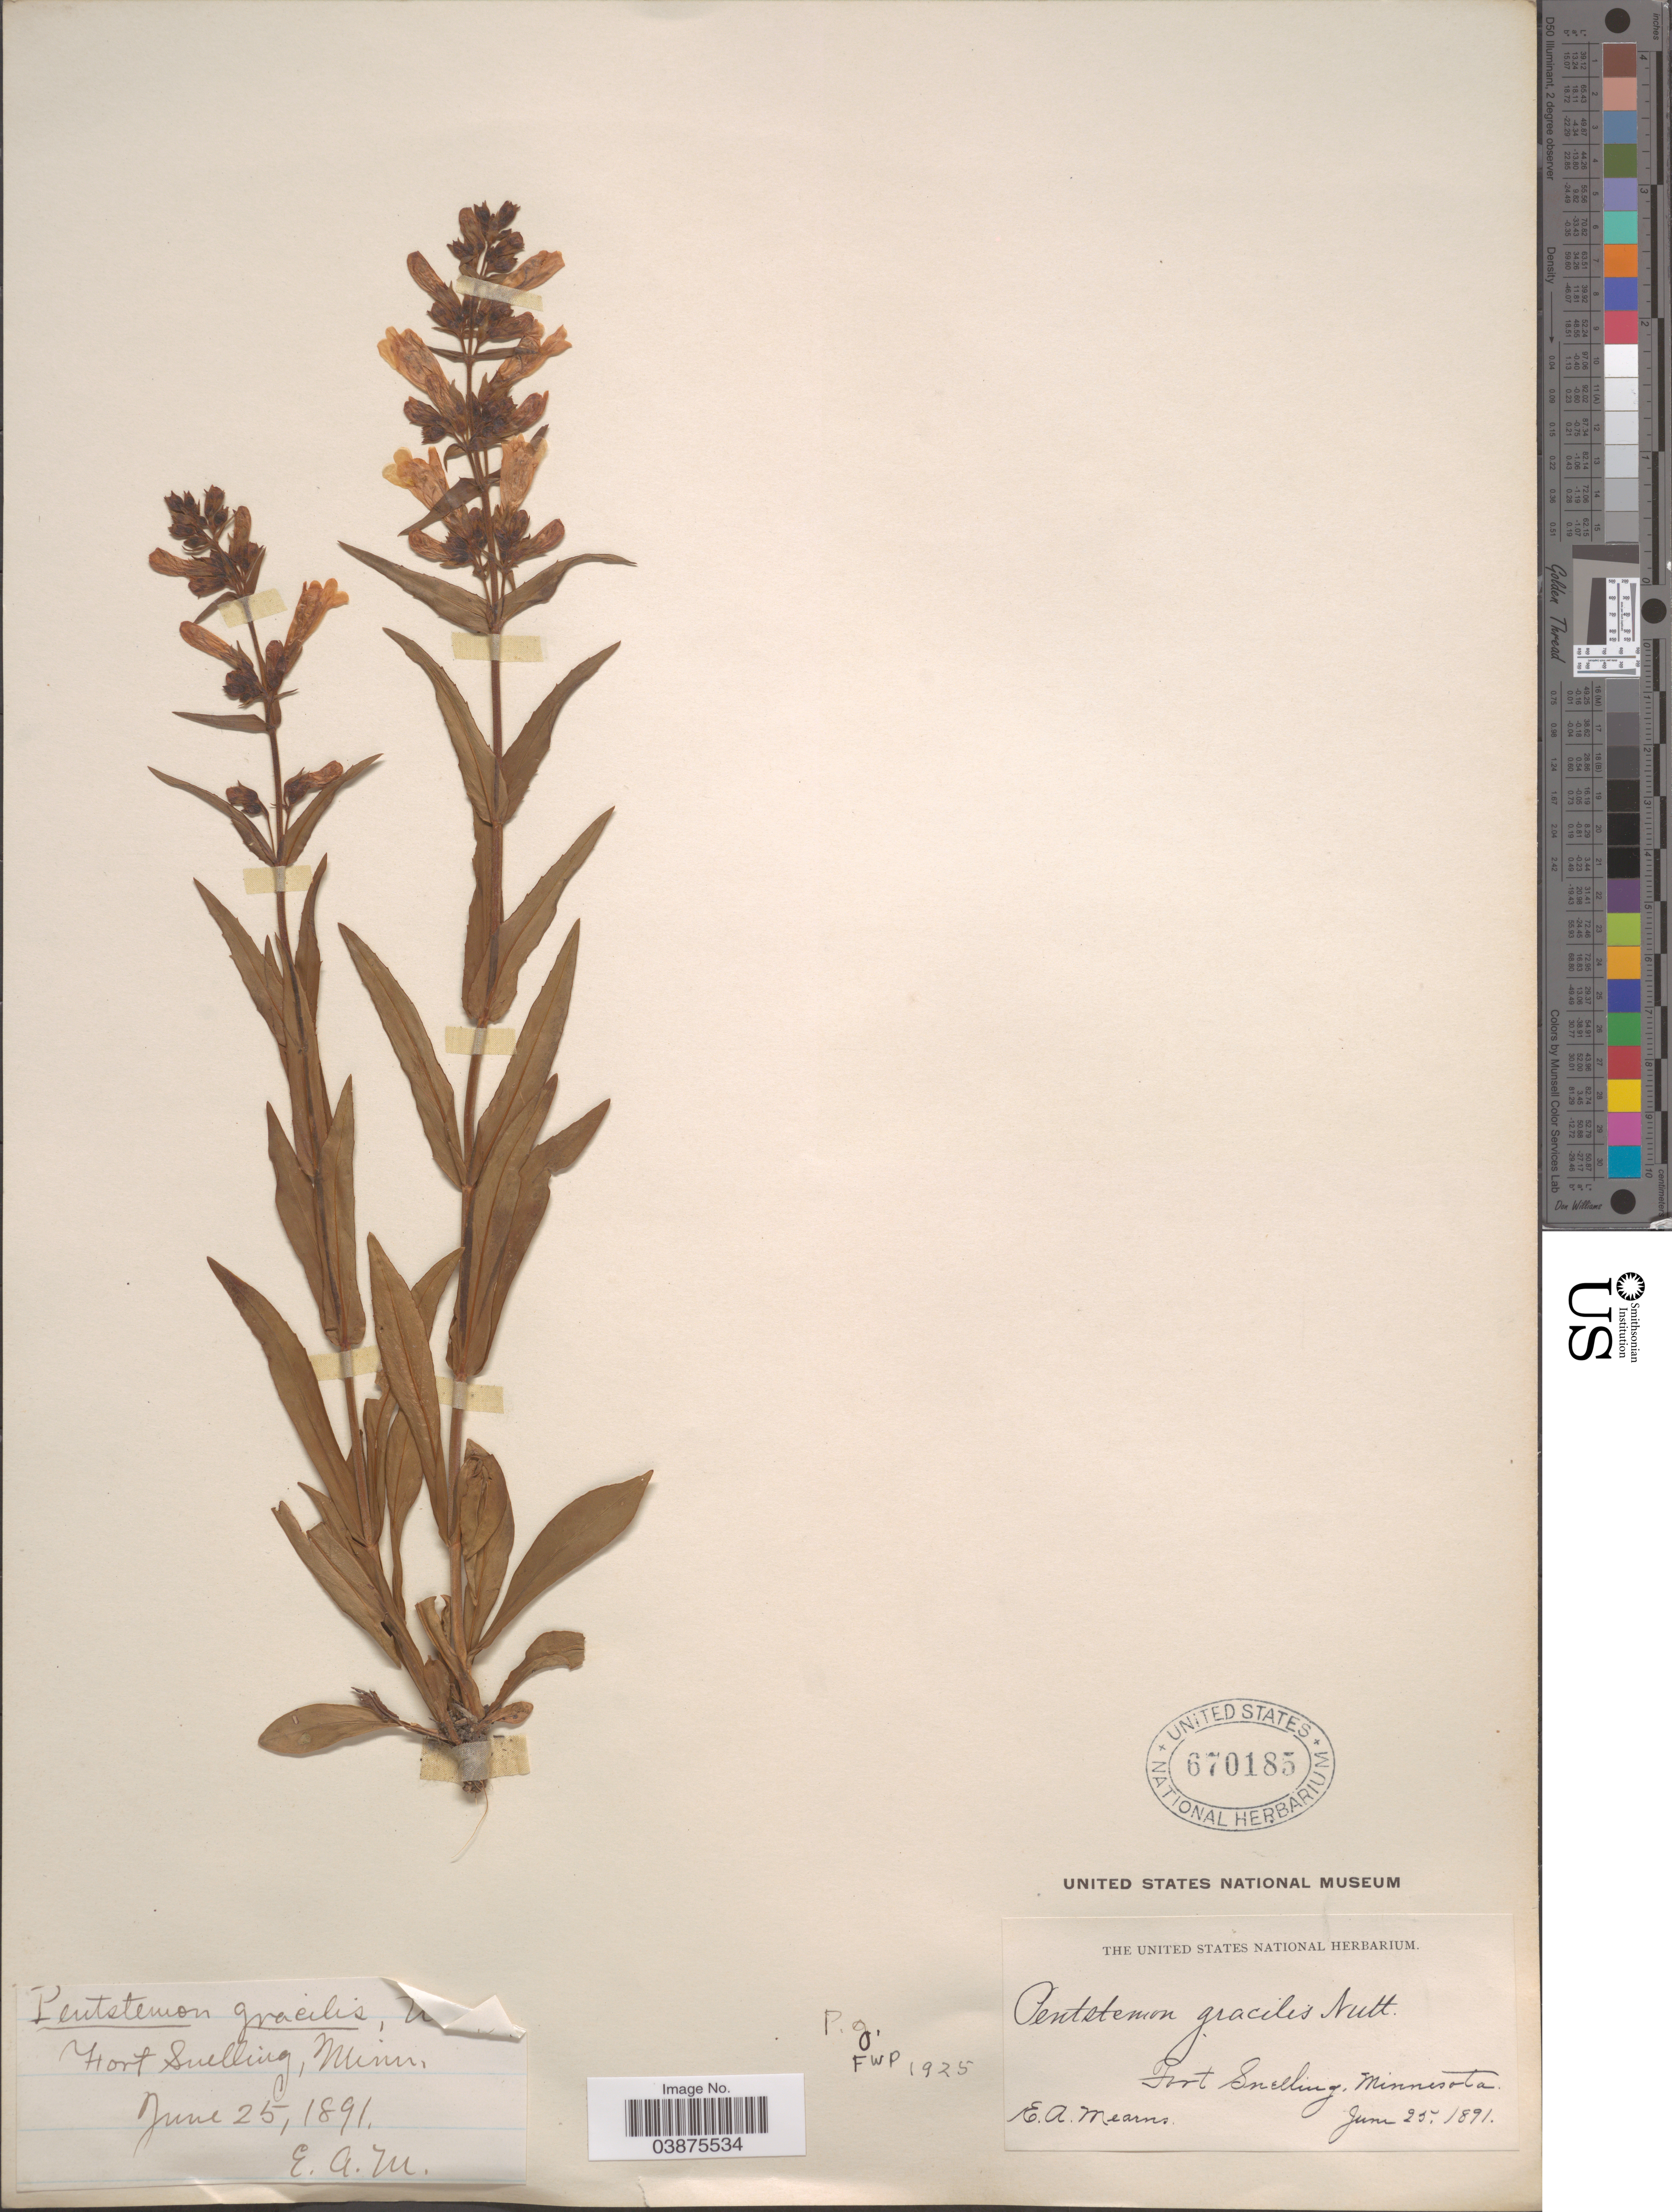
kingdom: Plantae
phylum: Tracheophyta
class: Magnoliopsida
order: Lamiales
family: Plantaginaceae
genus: Penstemon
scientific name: Penstemon gracilis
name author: Nutt.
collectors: E. A. Mearns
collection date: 1891-06-25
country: United States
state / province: Minnesota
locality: Fort Snelling.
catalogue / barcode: US 670185